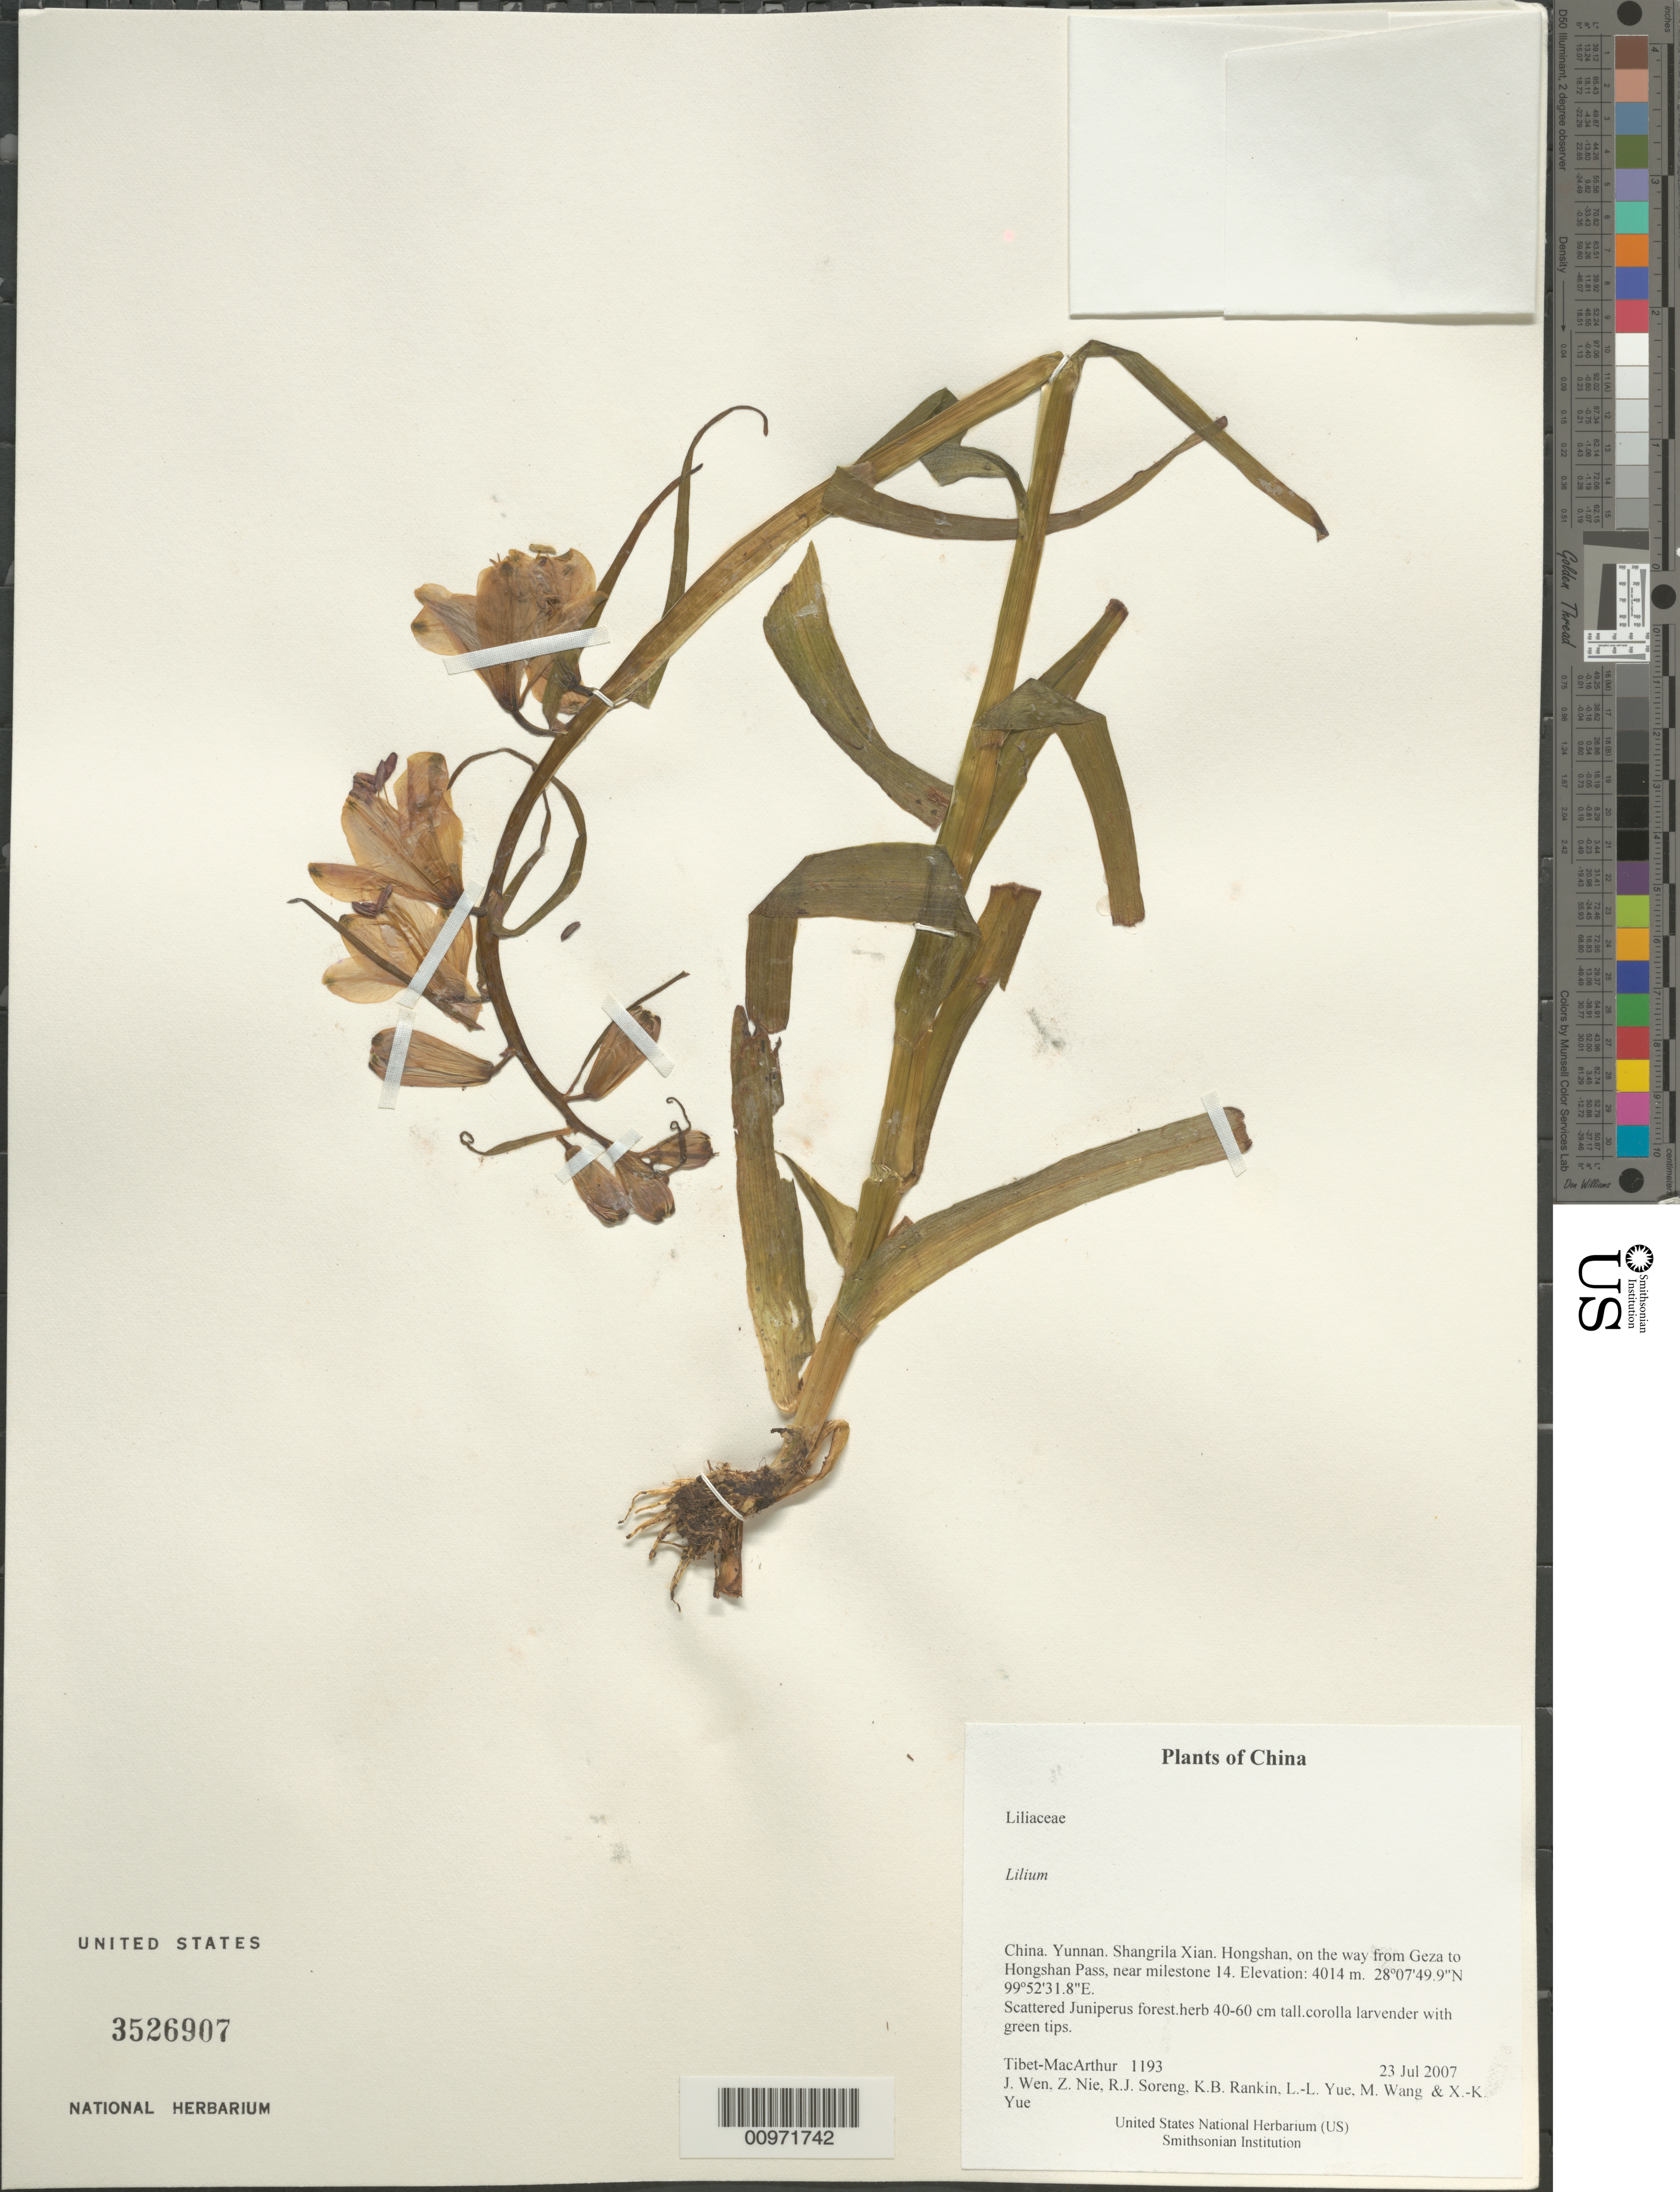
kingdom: Plantae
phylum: Tracheophyta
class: Liliopsida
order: Liliales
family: Liliaceae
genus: Lilium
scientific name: Lilium sp.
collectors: Tibet-MacArthur, J. Wen, Z. Nie, R. J. Soreng, K. Rankin, L. Yue, M. Wang & X. Yue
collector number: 1193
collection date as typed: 23 Jul 2007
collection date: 2007-07-23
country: China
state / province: Yunnan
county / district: Shangrila Xian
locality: Hongshan, on the way from Geza to Hongshan Pass, near milestone 14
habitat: Scattered Juniperus forest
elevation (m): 4014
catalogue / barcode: US 3526907